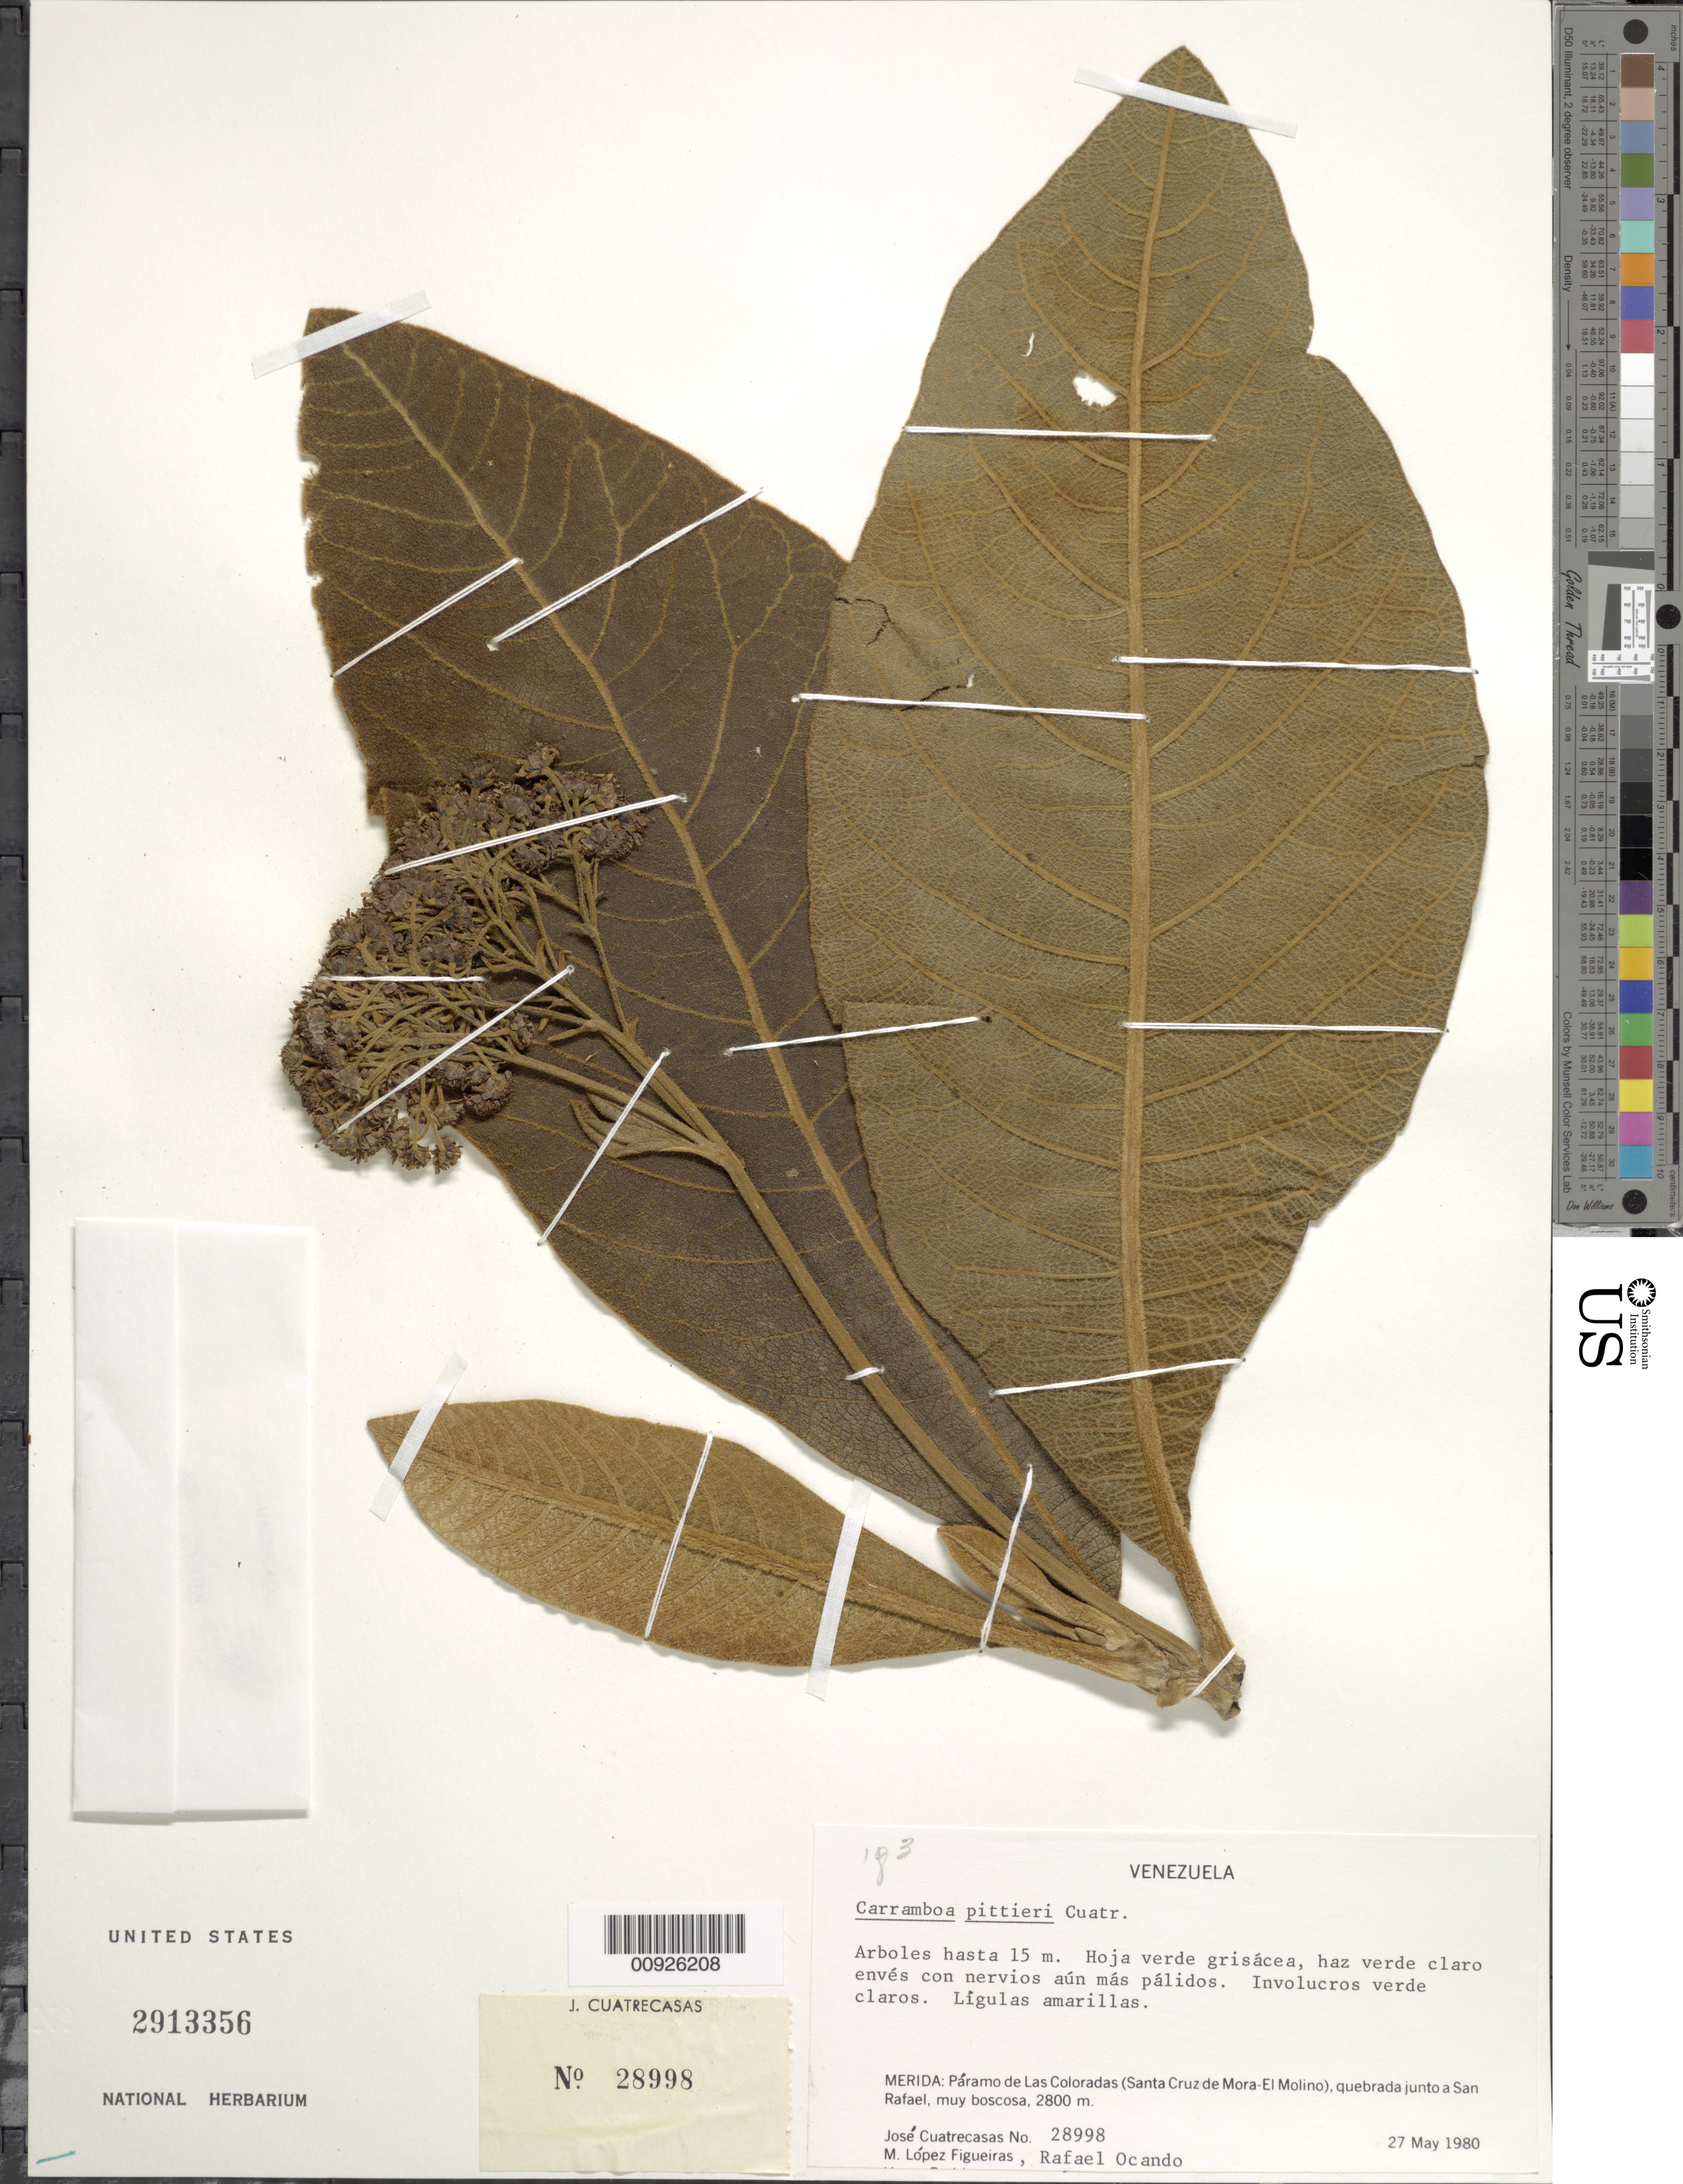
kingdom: Plantae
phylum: Tracheophyta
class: Magnoliopsida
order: Asterales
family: Asteraceae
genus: Carramboa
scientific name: Carramboa badilloi var. pittieri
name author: (Cuatrec.) Cuatrec.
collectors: J. Cuatrecasas, M. López Figueiras & R. Ocando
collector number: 28998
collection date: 1980-05-27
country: Venezuela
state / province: Mérida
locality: Paramo de Las Coloradas (Santa Cruz de Mora-El Molino), quebrada junto a San Rafael, muy boscosa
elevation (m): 2800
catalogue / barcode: US 2913356